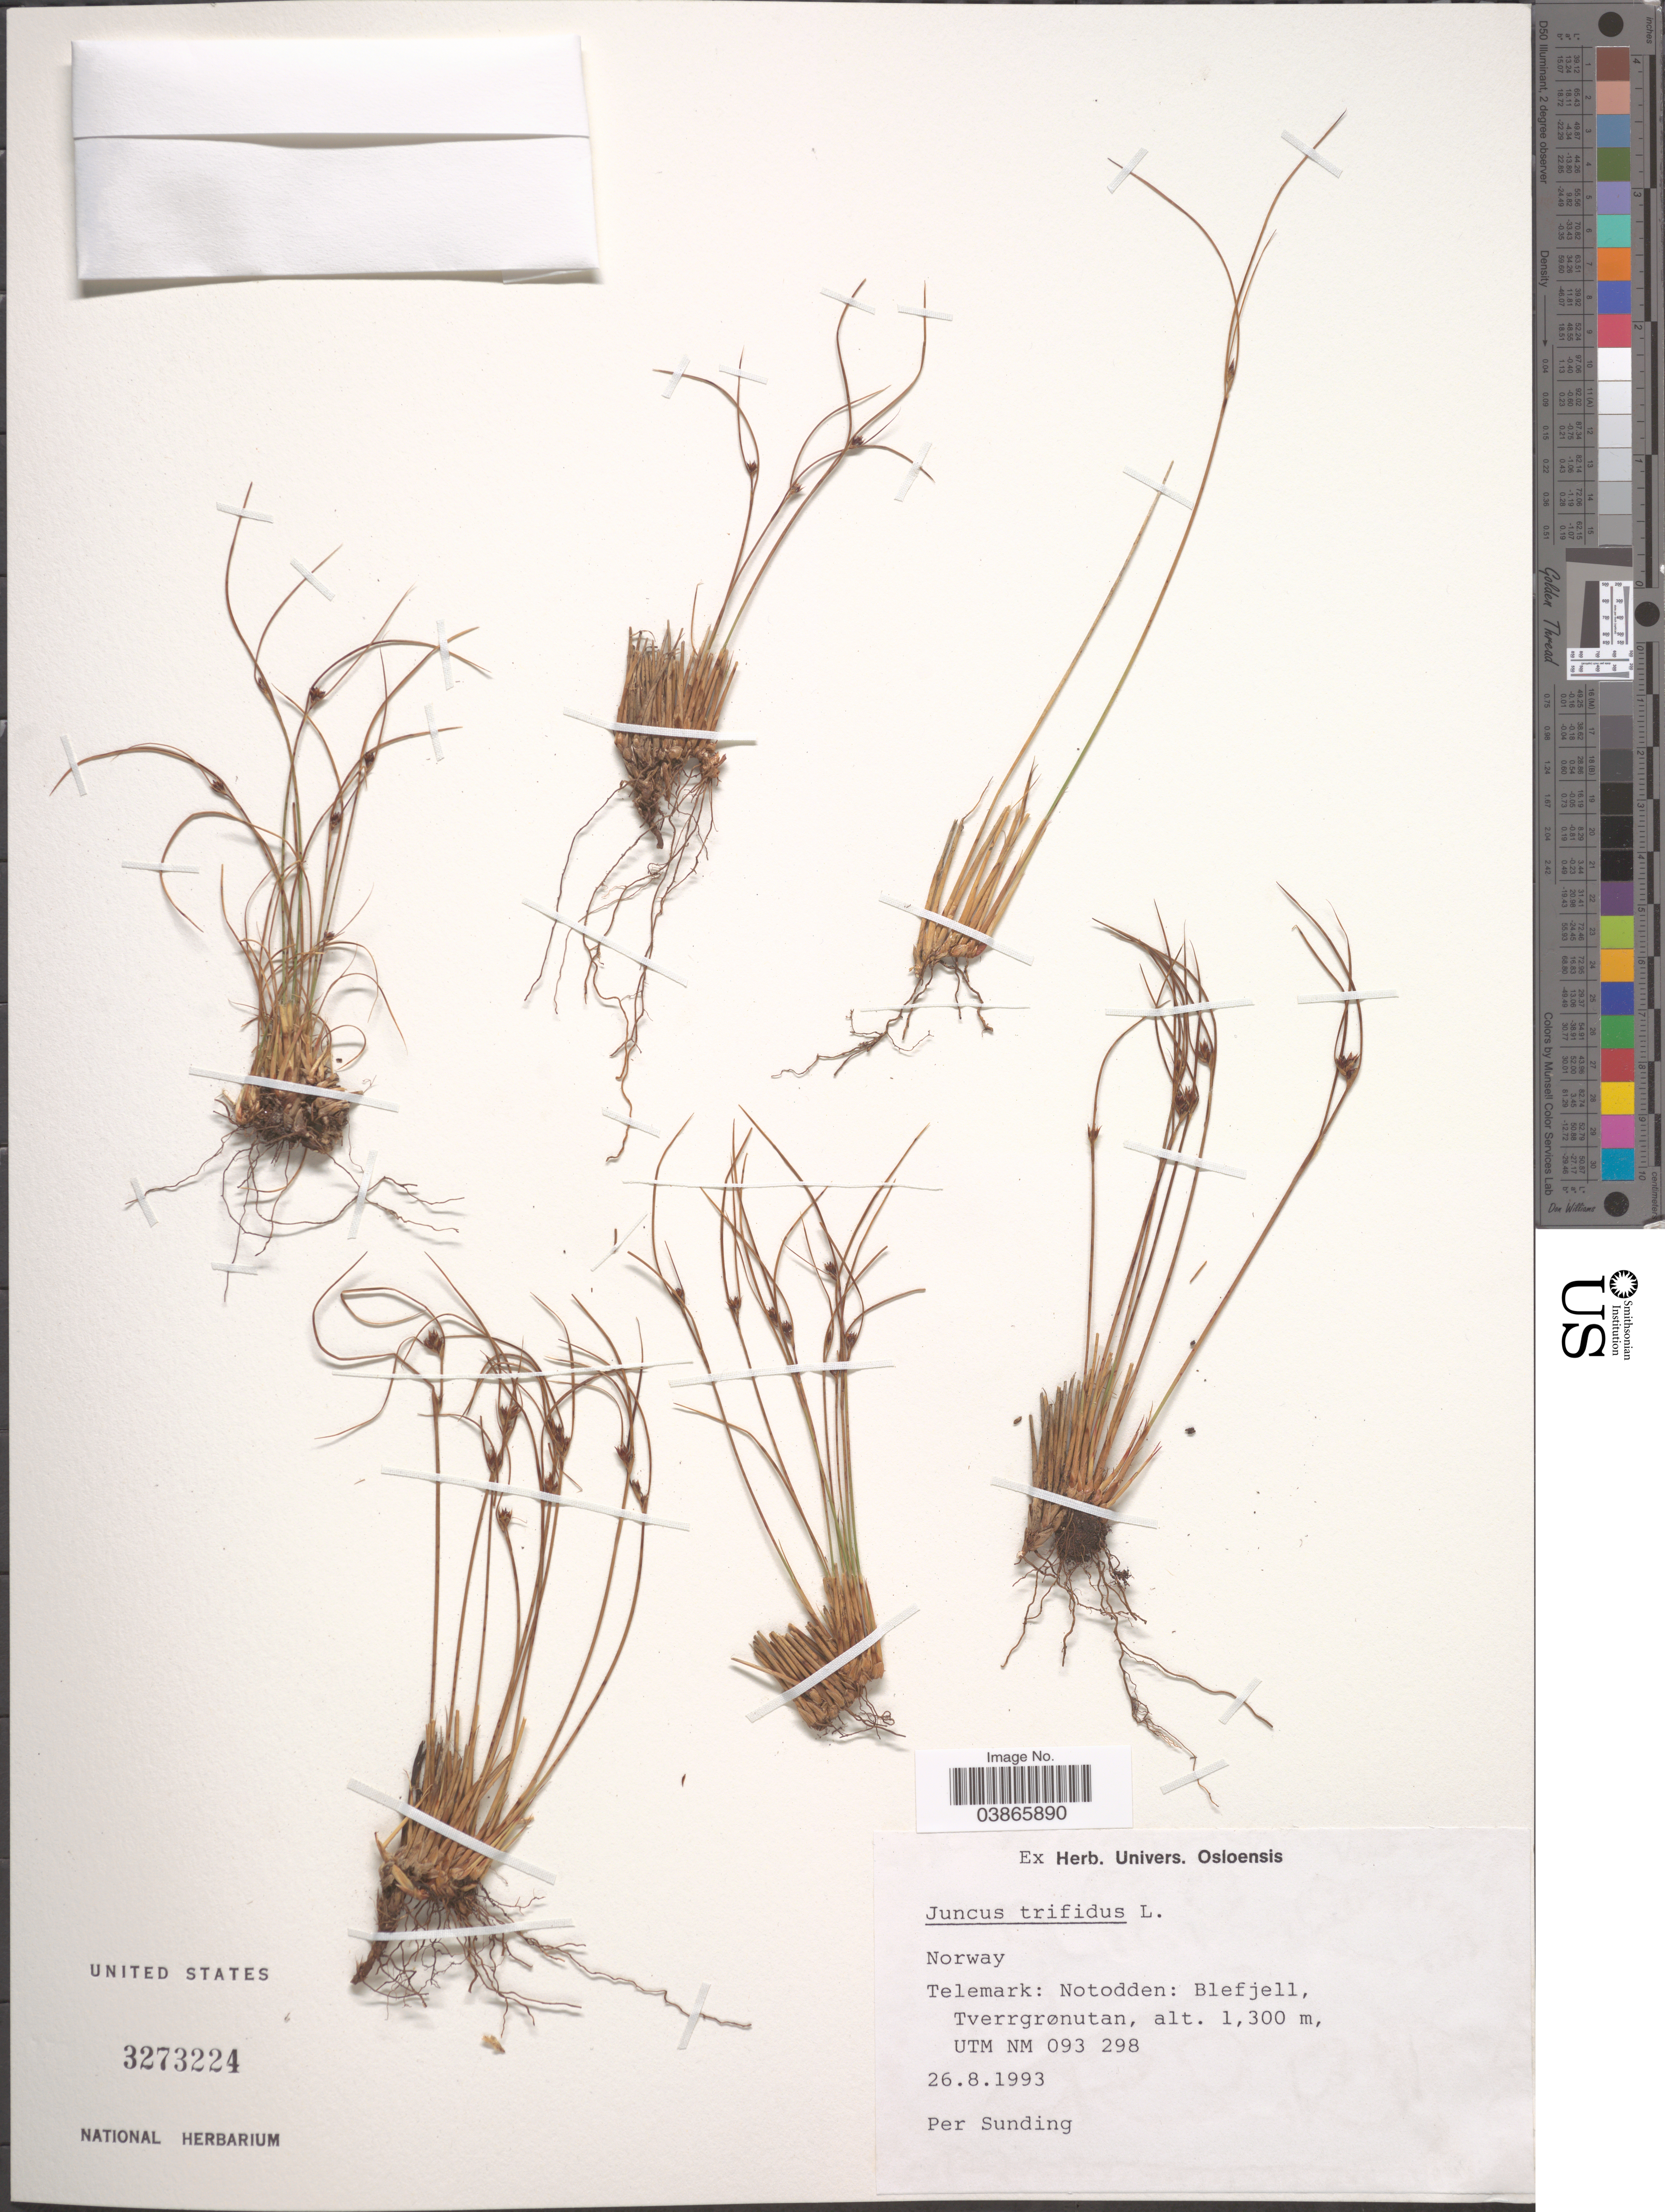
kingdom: Plantae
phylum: Tracheophyta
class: Liliopsida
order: Poales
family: Juncaceae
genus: Juncus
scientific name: Juncus trifidus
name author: L.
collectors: P. O. Sunding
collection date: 1993-08-26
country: Norway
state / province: Telemark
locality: Notodden: Blefjell, Tverrgrønutan. UTM NM 093 298.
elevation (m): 1300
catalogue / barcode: US 3273224